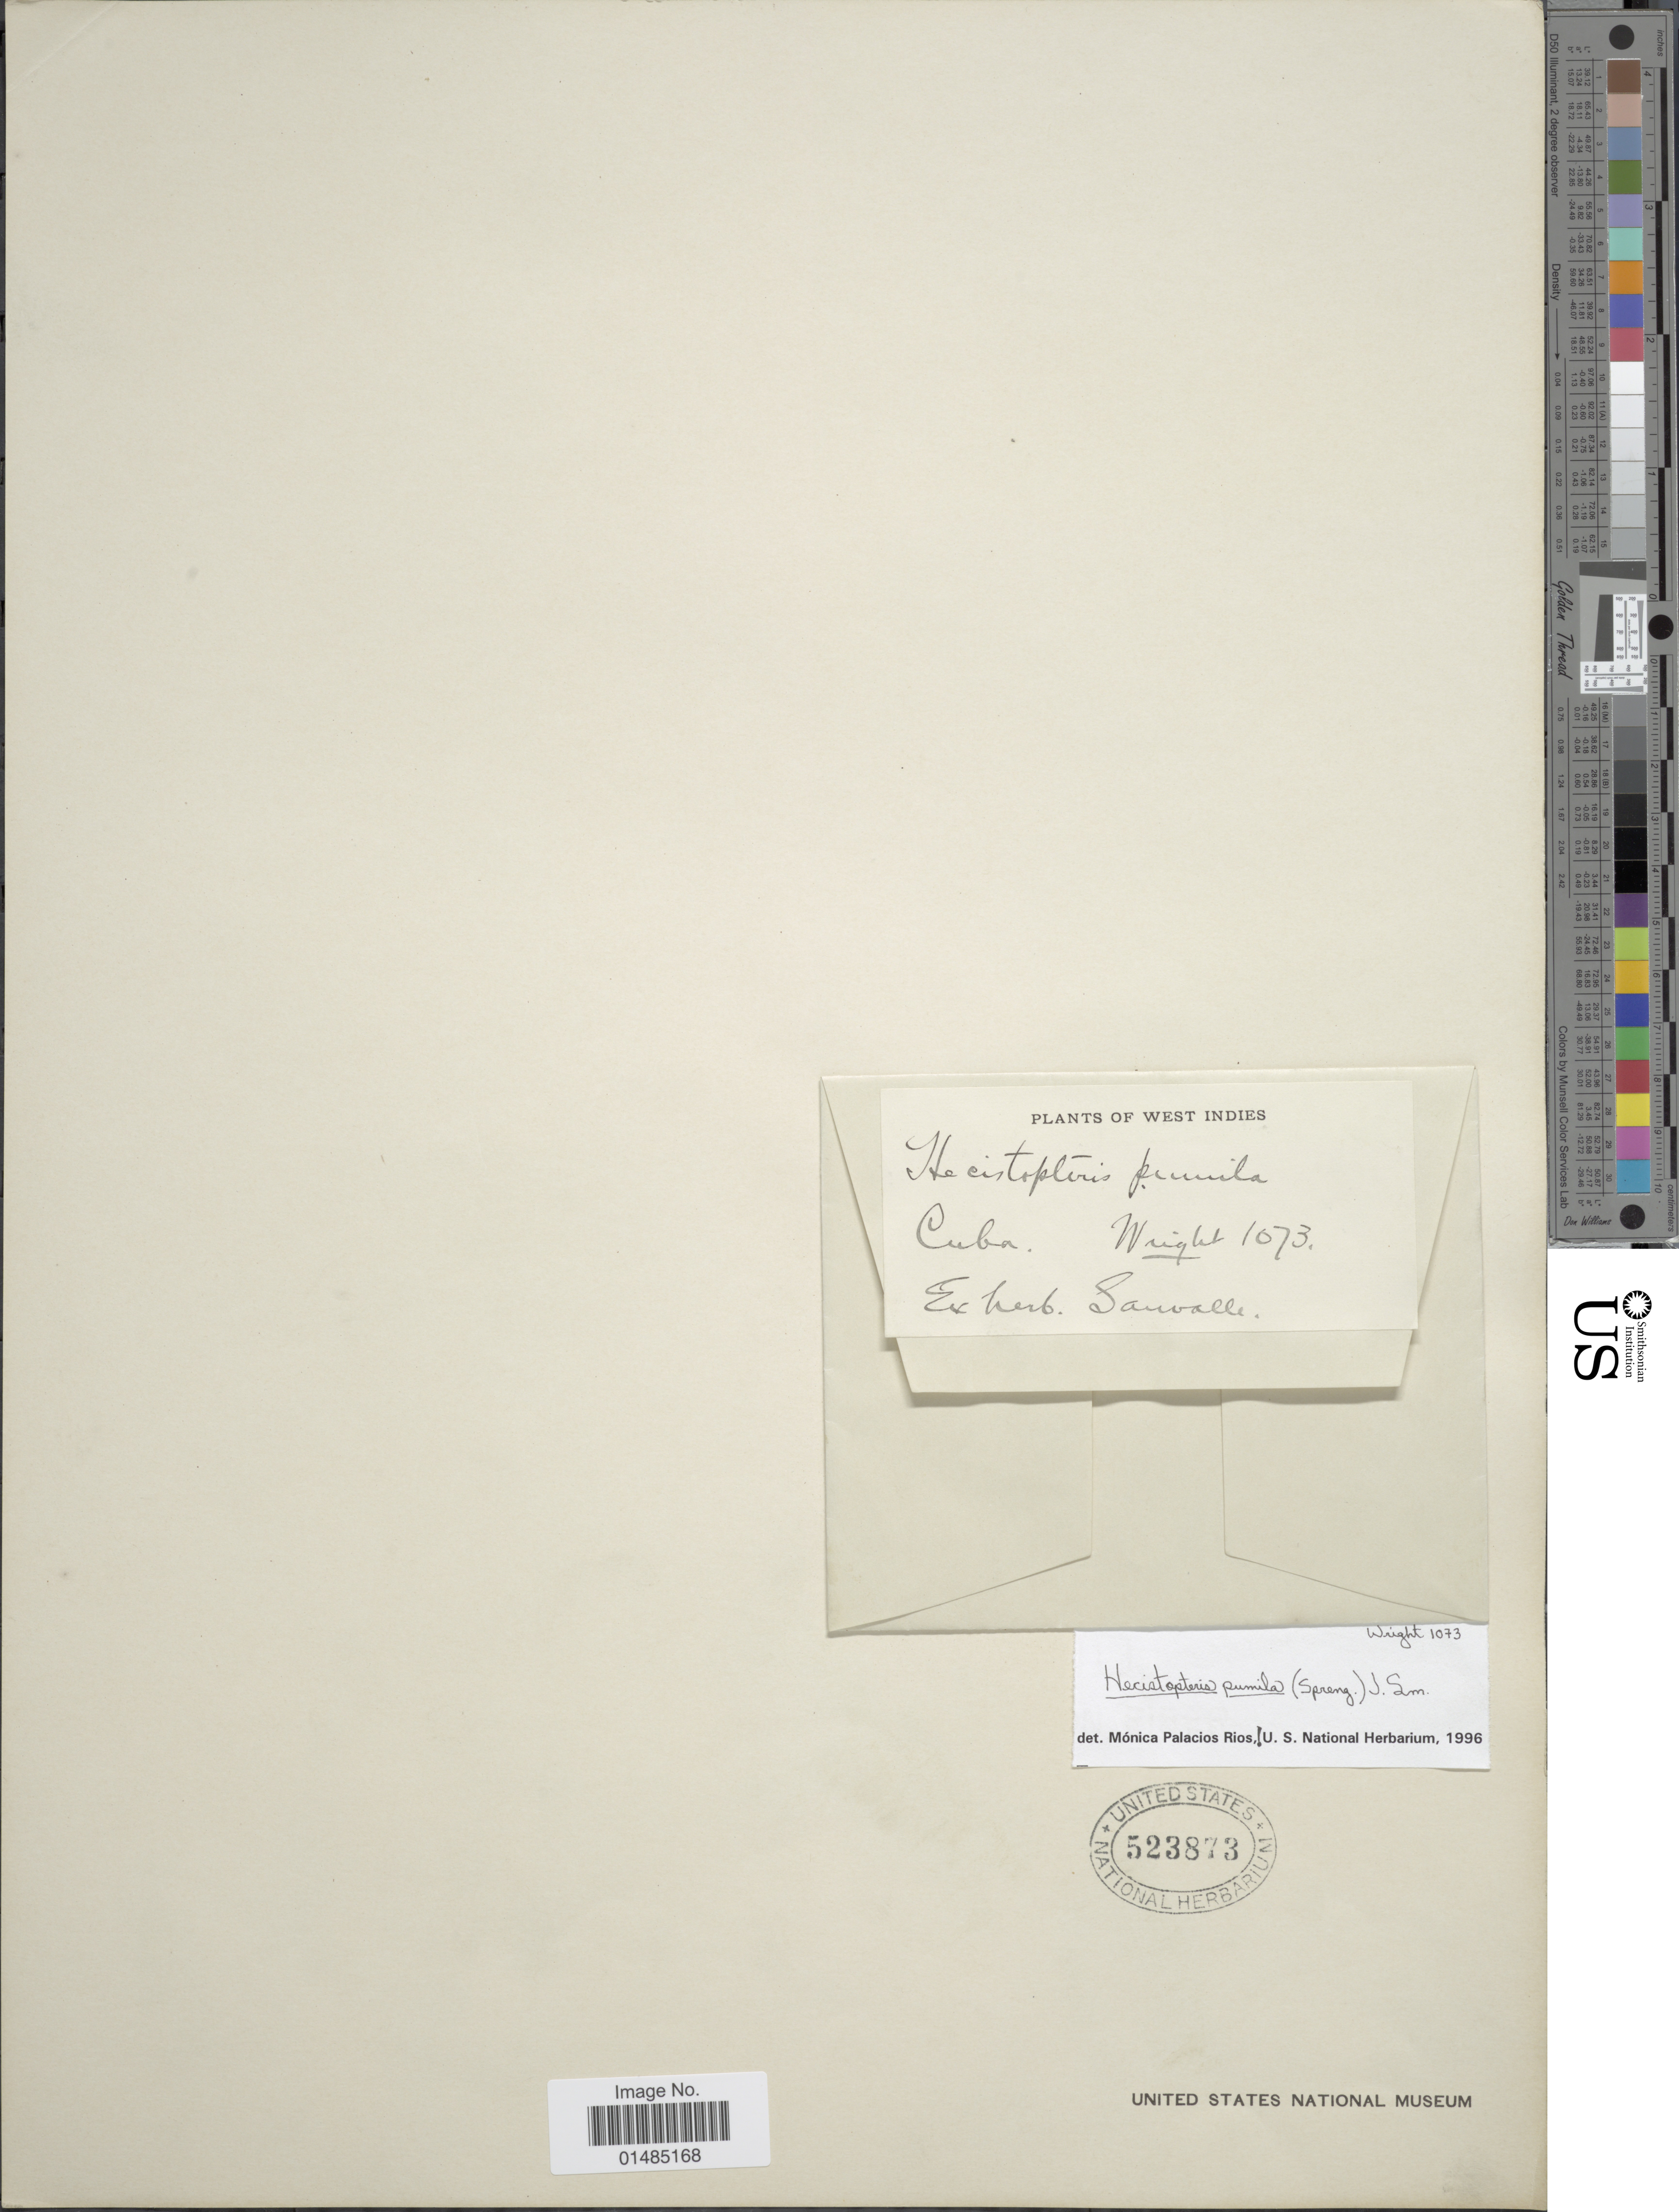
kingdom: Plantae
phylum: Tracheophyta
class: Polypodiopsida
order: Polypodiales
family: Pteridaceae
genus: Hecistopteris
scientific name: Hecistopteris pumila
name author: Christ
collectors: Wright, --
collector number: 1073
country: Cuba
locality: West Indies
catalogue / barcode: US 523873